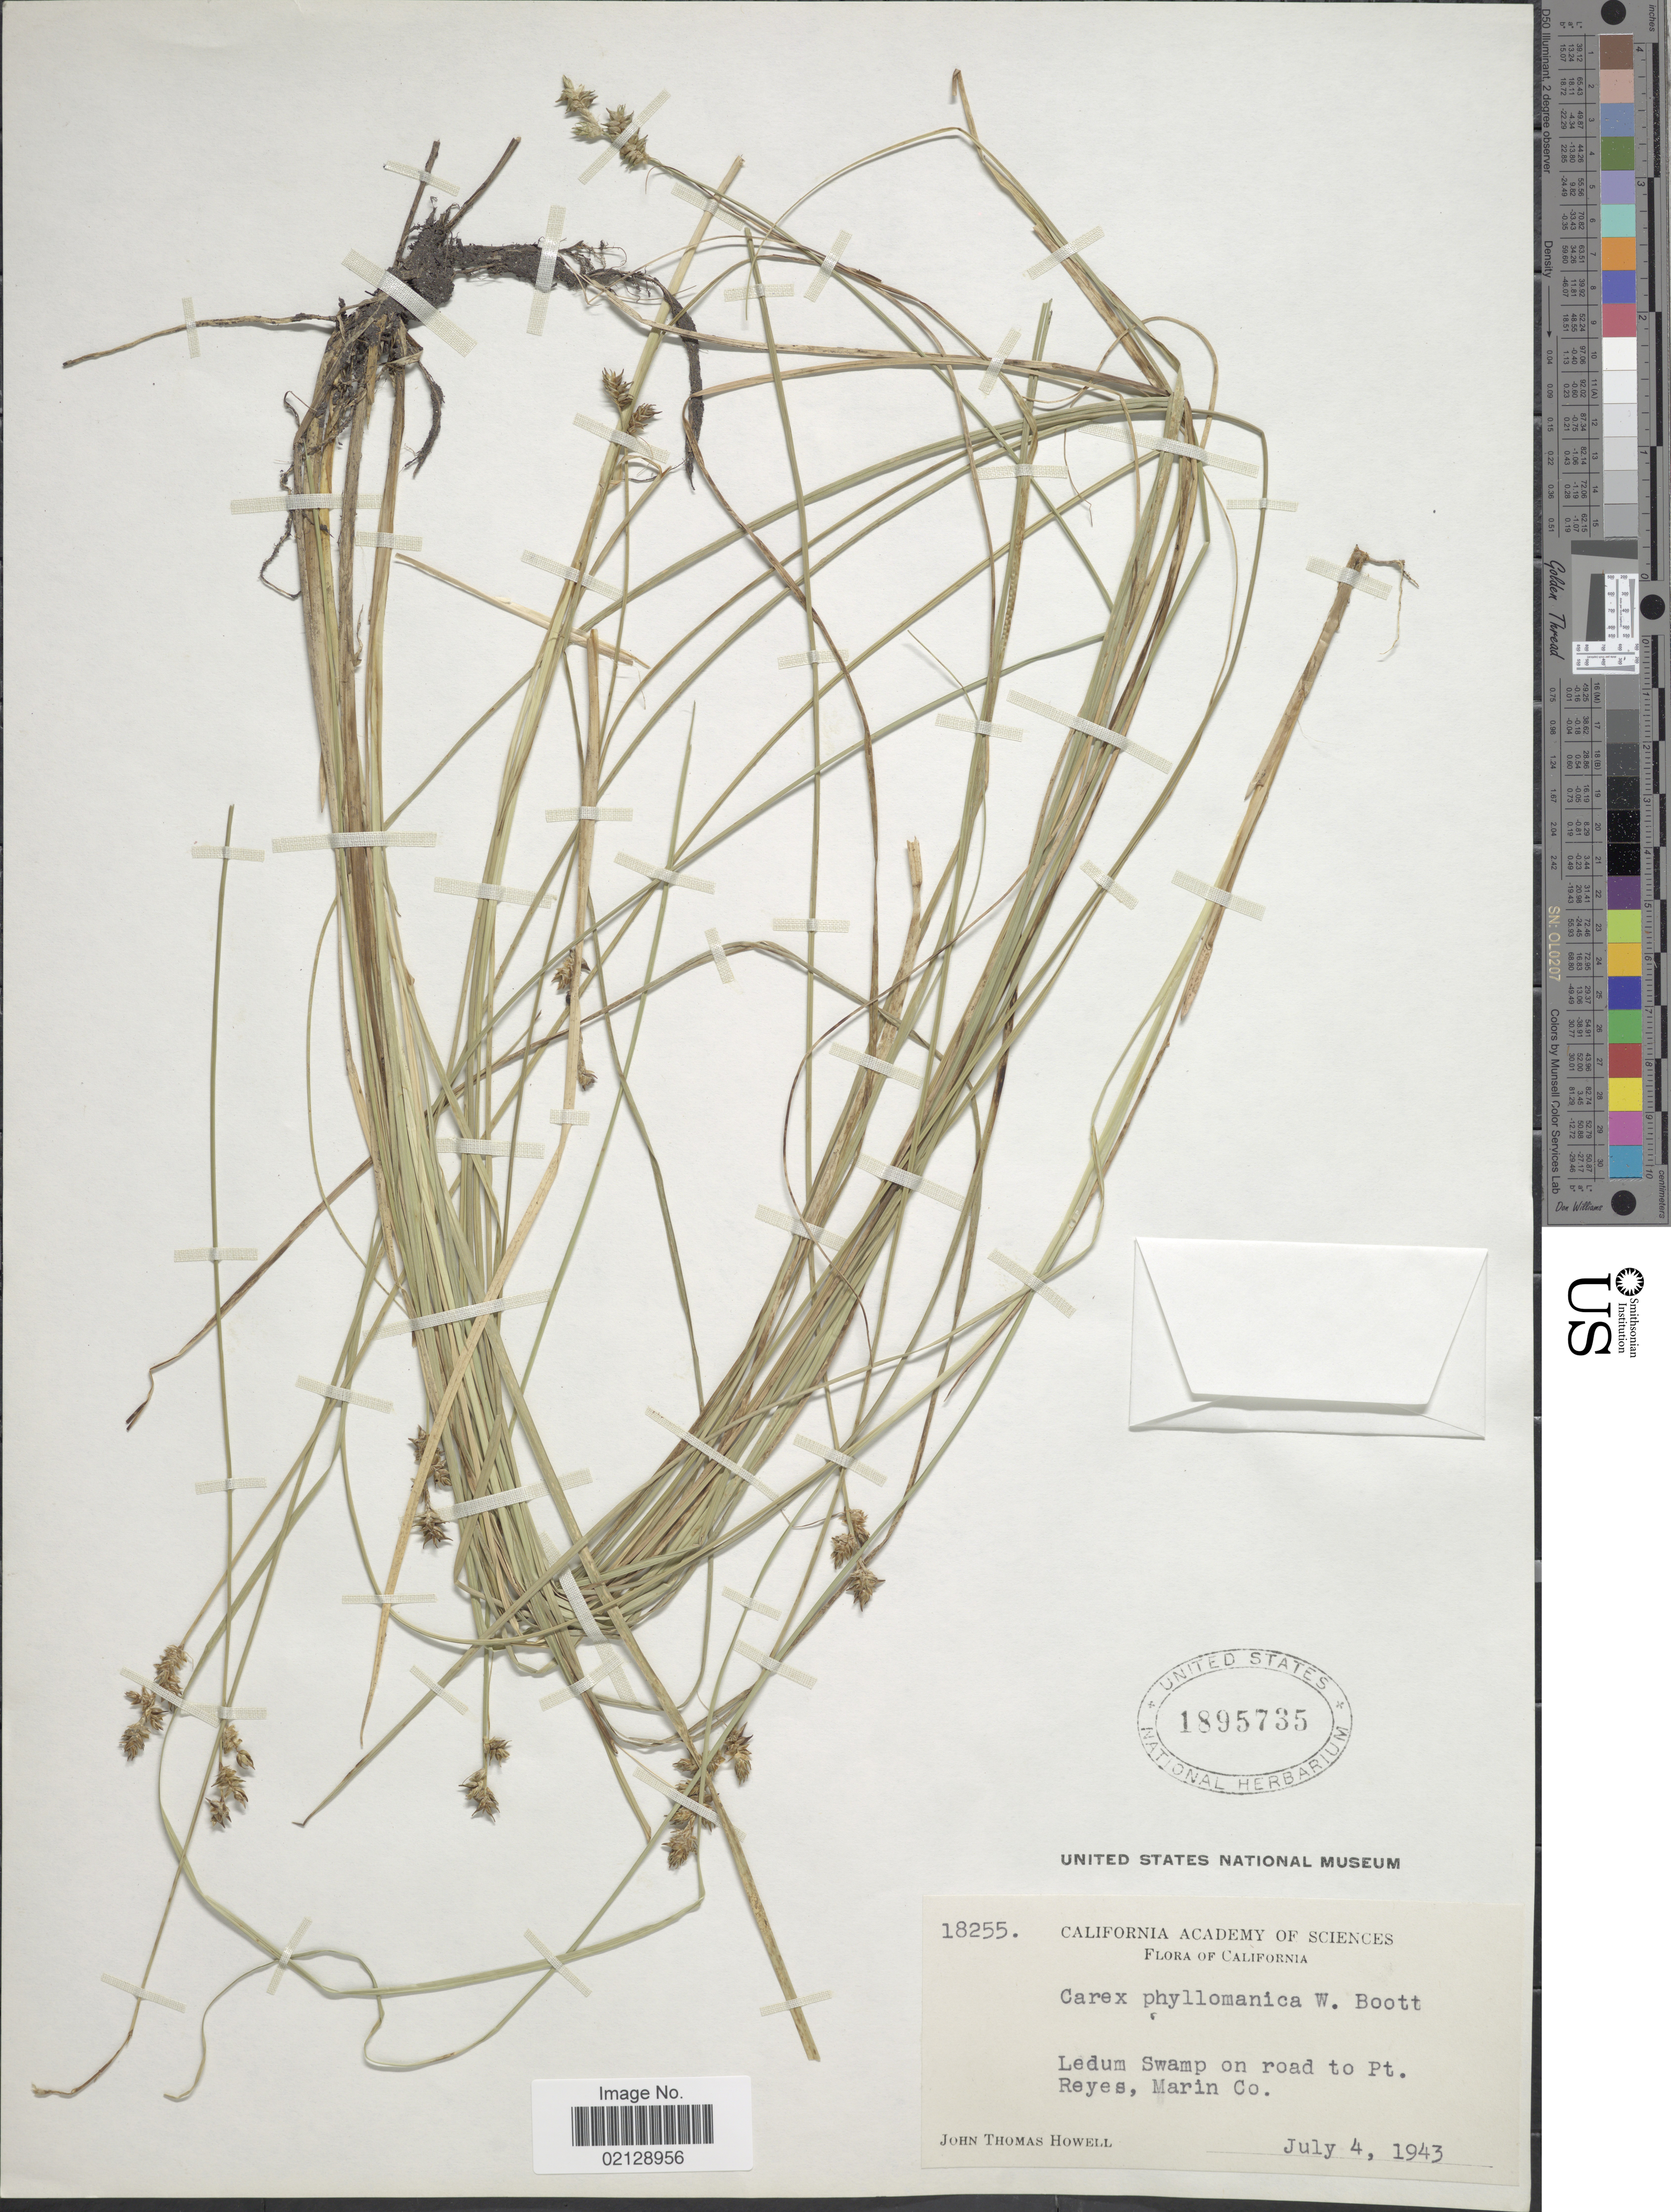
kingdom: Plantae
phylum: Tracheophyta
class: Liliopsida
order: Poales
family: Cyperaceae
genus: Carex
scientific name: Carex echinata subsp. phyllomanica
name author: (W. Boott) Reznicek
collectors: J. T. Howell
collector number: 18255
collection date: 1943-07-04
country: United States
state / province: California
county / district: Marin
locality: Ledum Swamp on road to Pt. Reyes, Marin Co.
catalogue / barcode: US 1895735